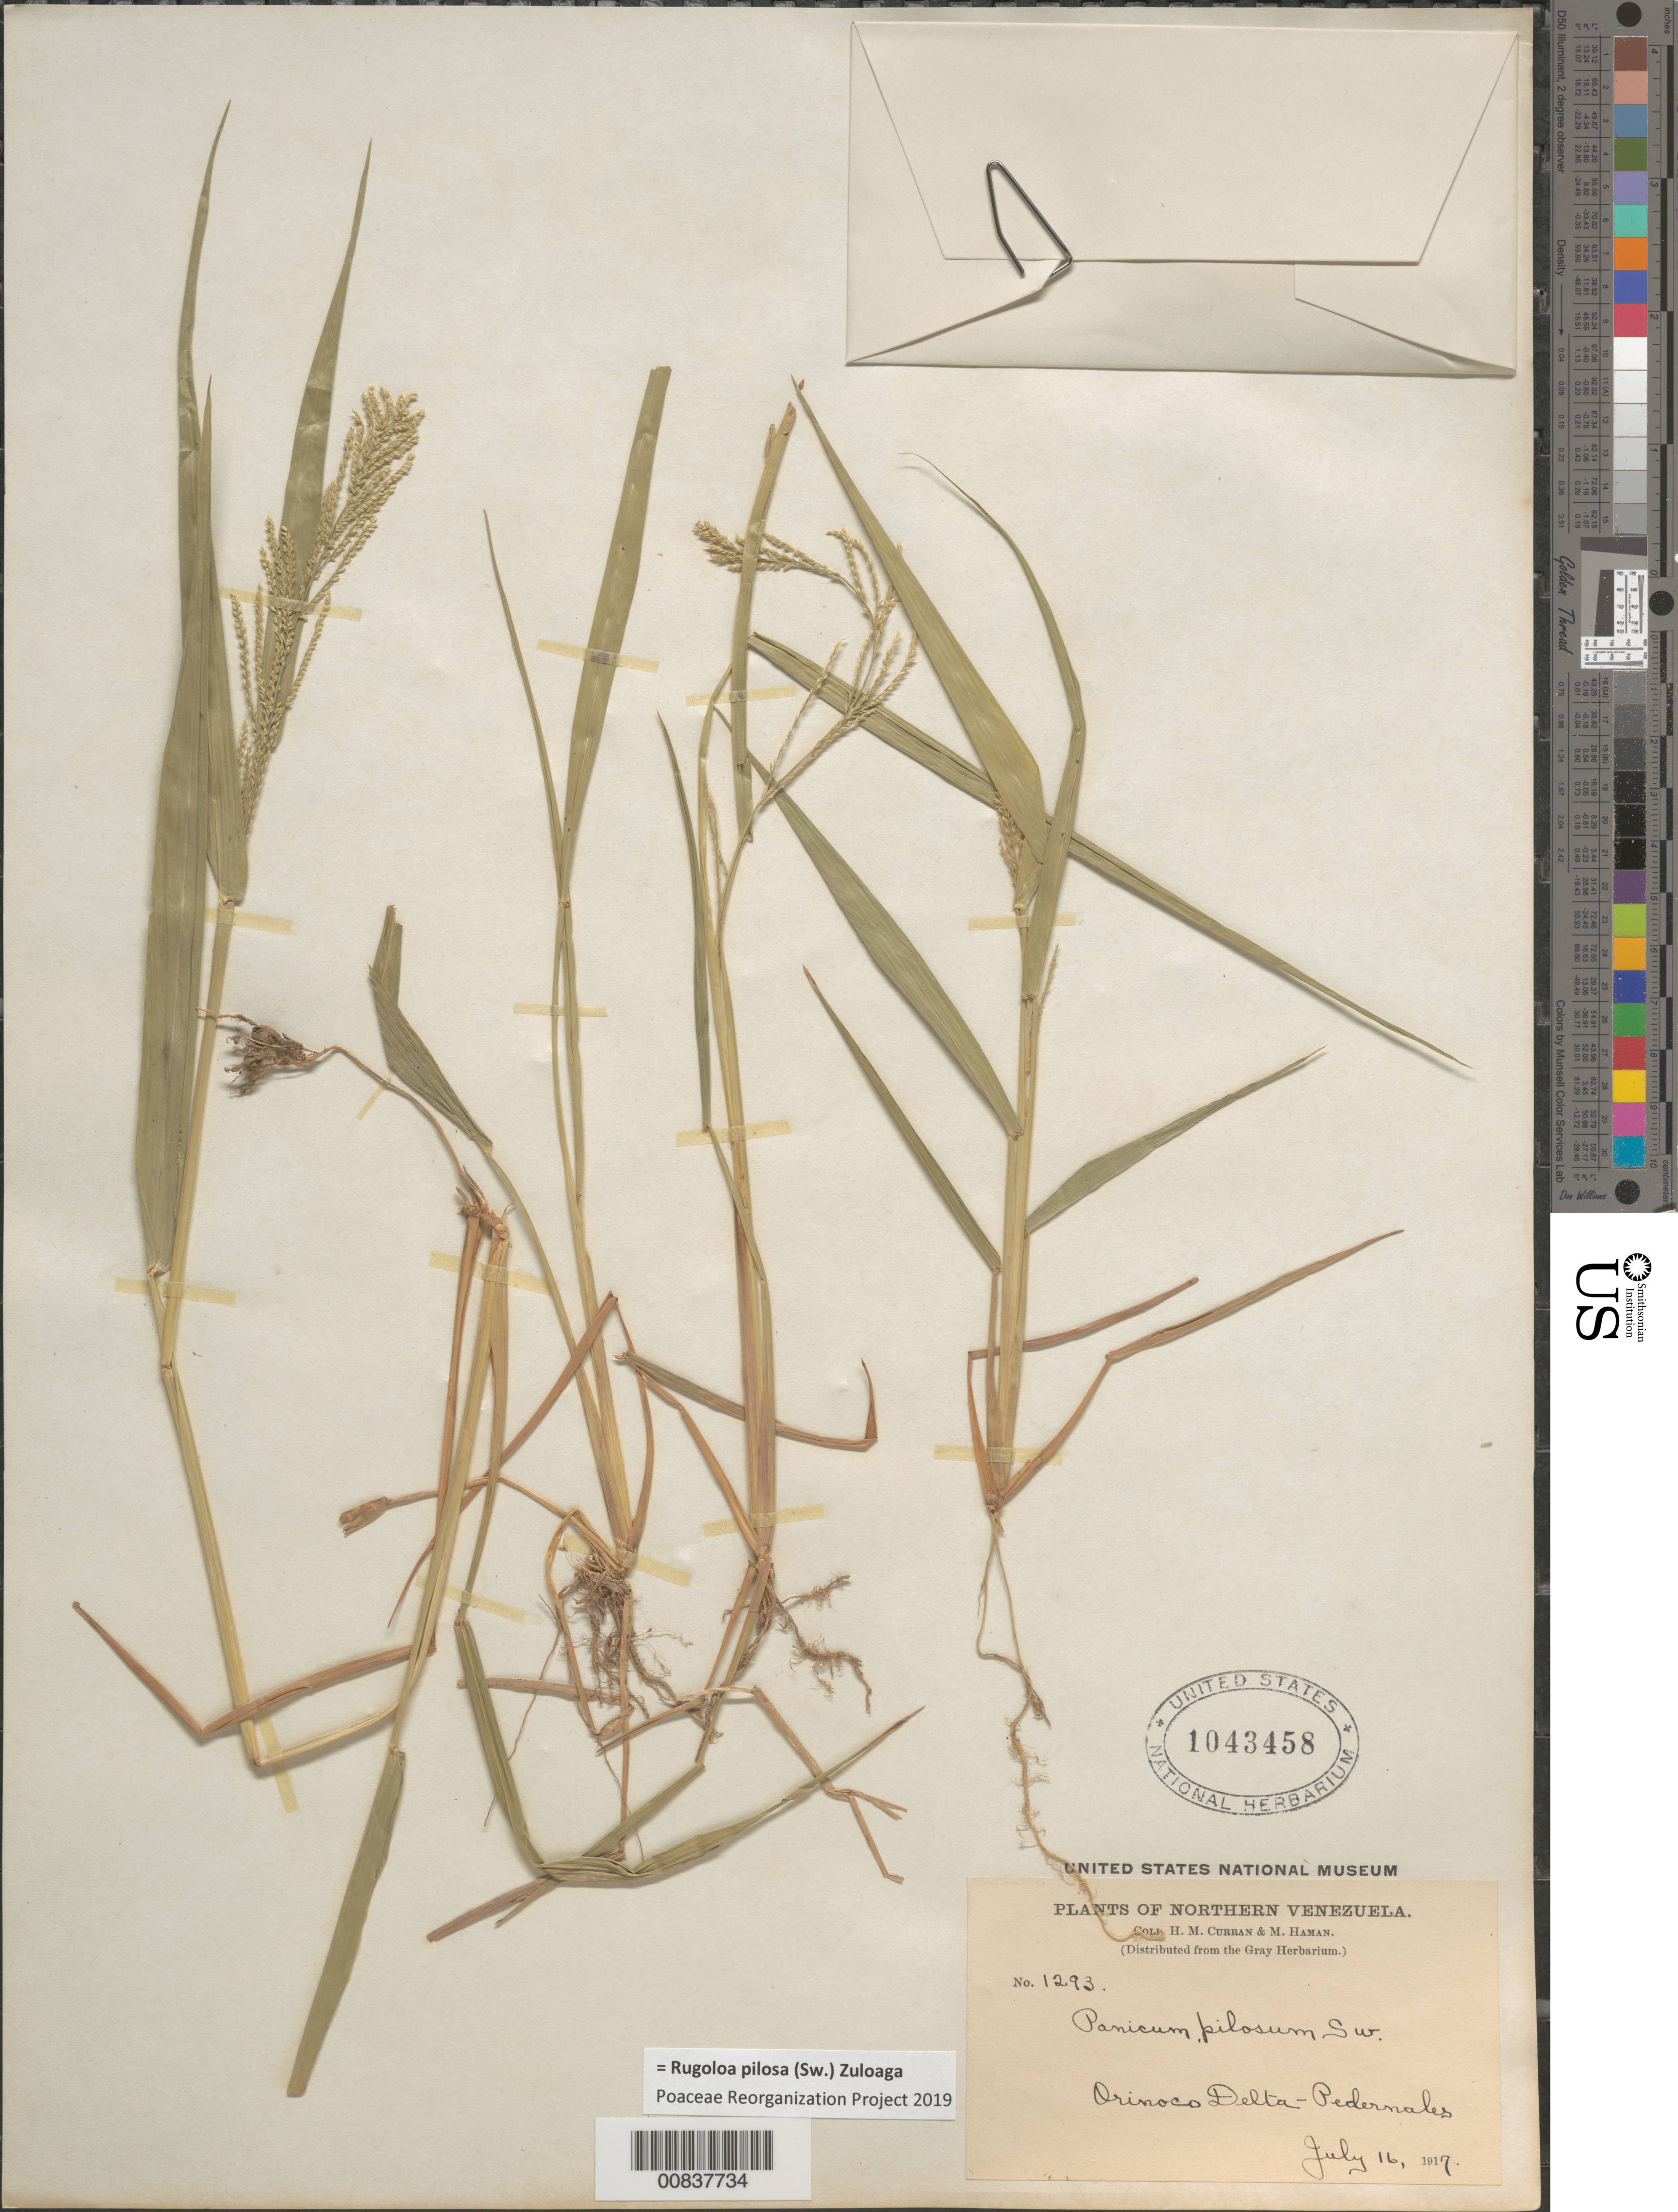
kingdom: Plantae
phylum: Tracheophyta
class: Liliopsida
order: Poales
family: Poaceae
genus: Panicum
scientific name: Panicum pilosum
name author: Sw.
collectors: H. M. Curran & M. Haman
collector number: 1293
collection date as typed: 16-Jul-17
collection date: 1917-07-16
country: Venezuela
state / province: Delta Amacuro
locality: Pedernales, Orinoco Delta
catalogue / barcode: US 1043458